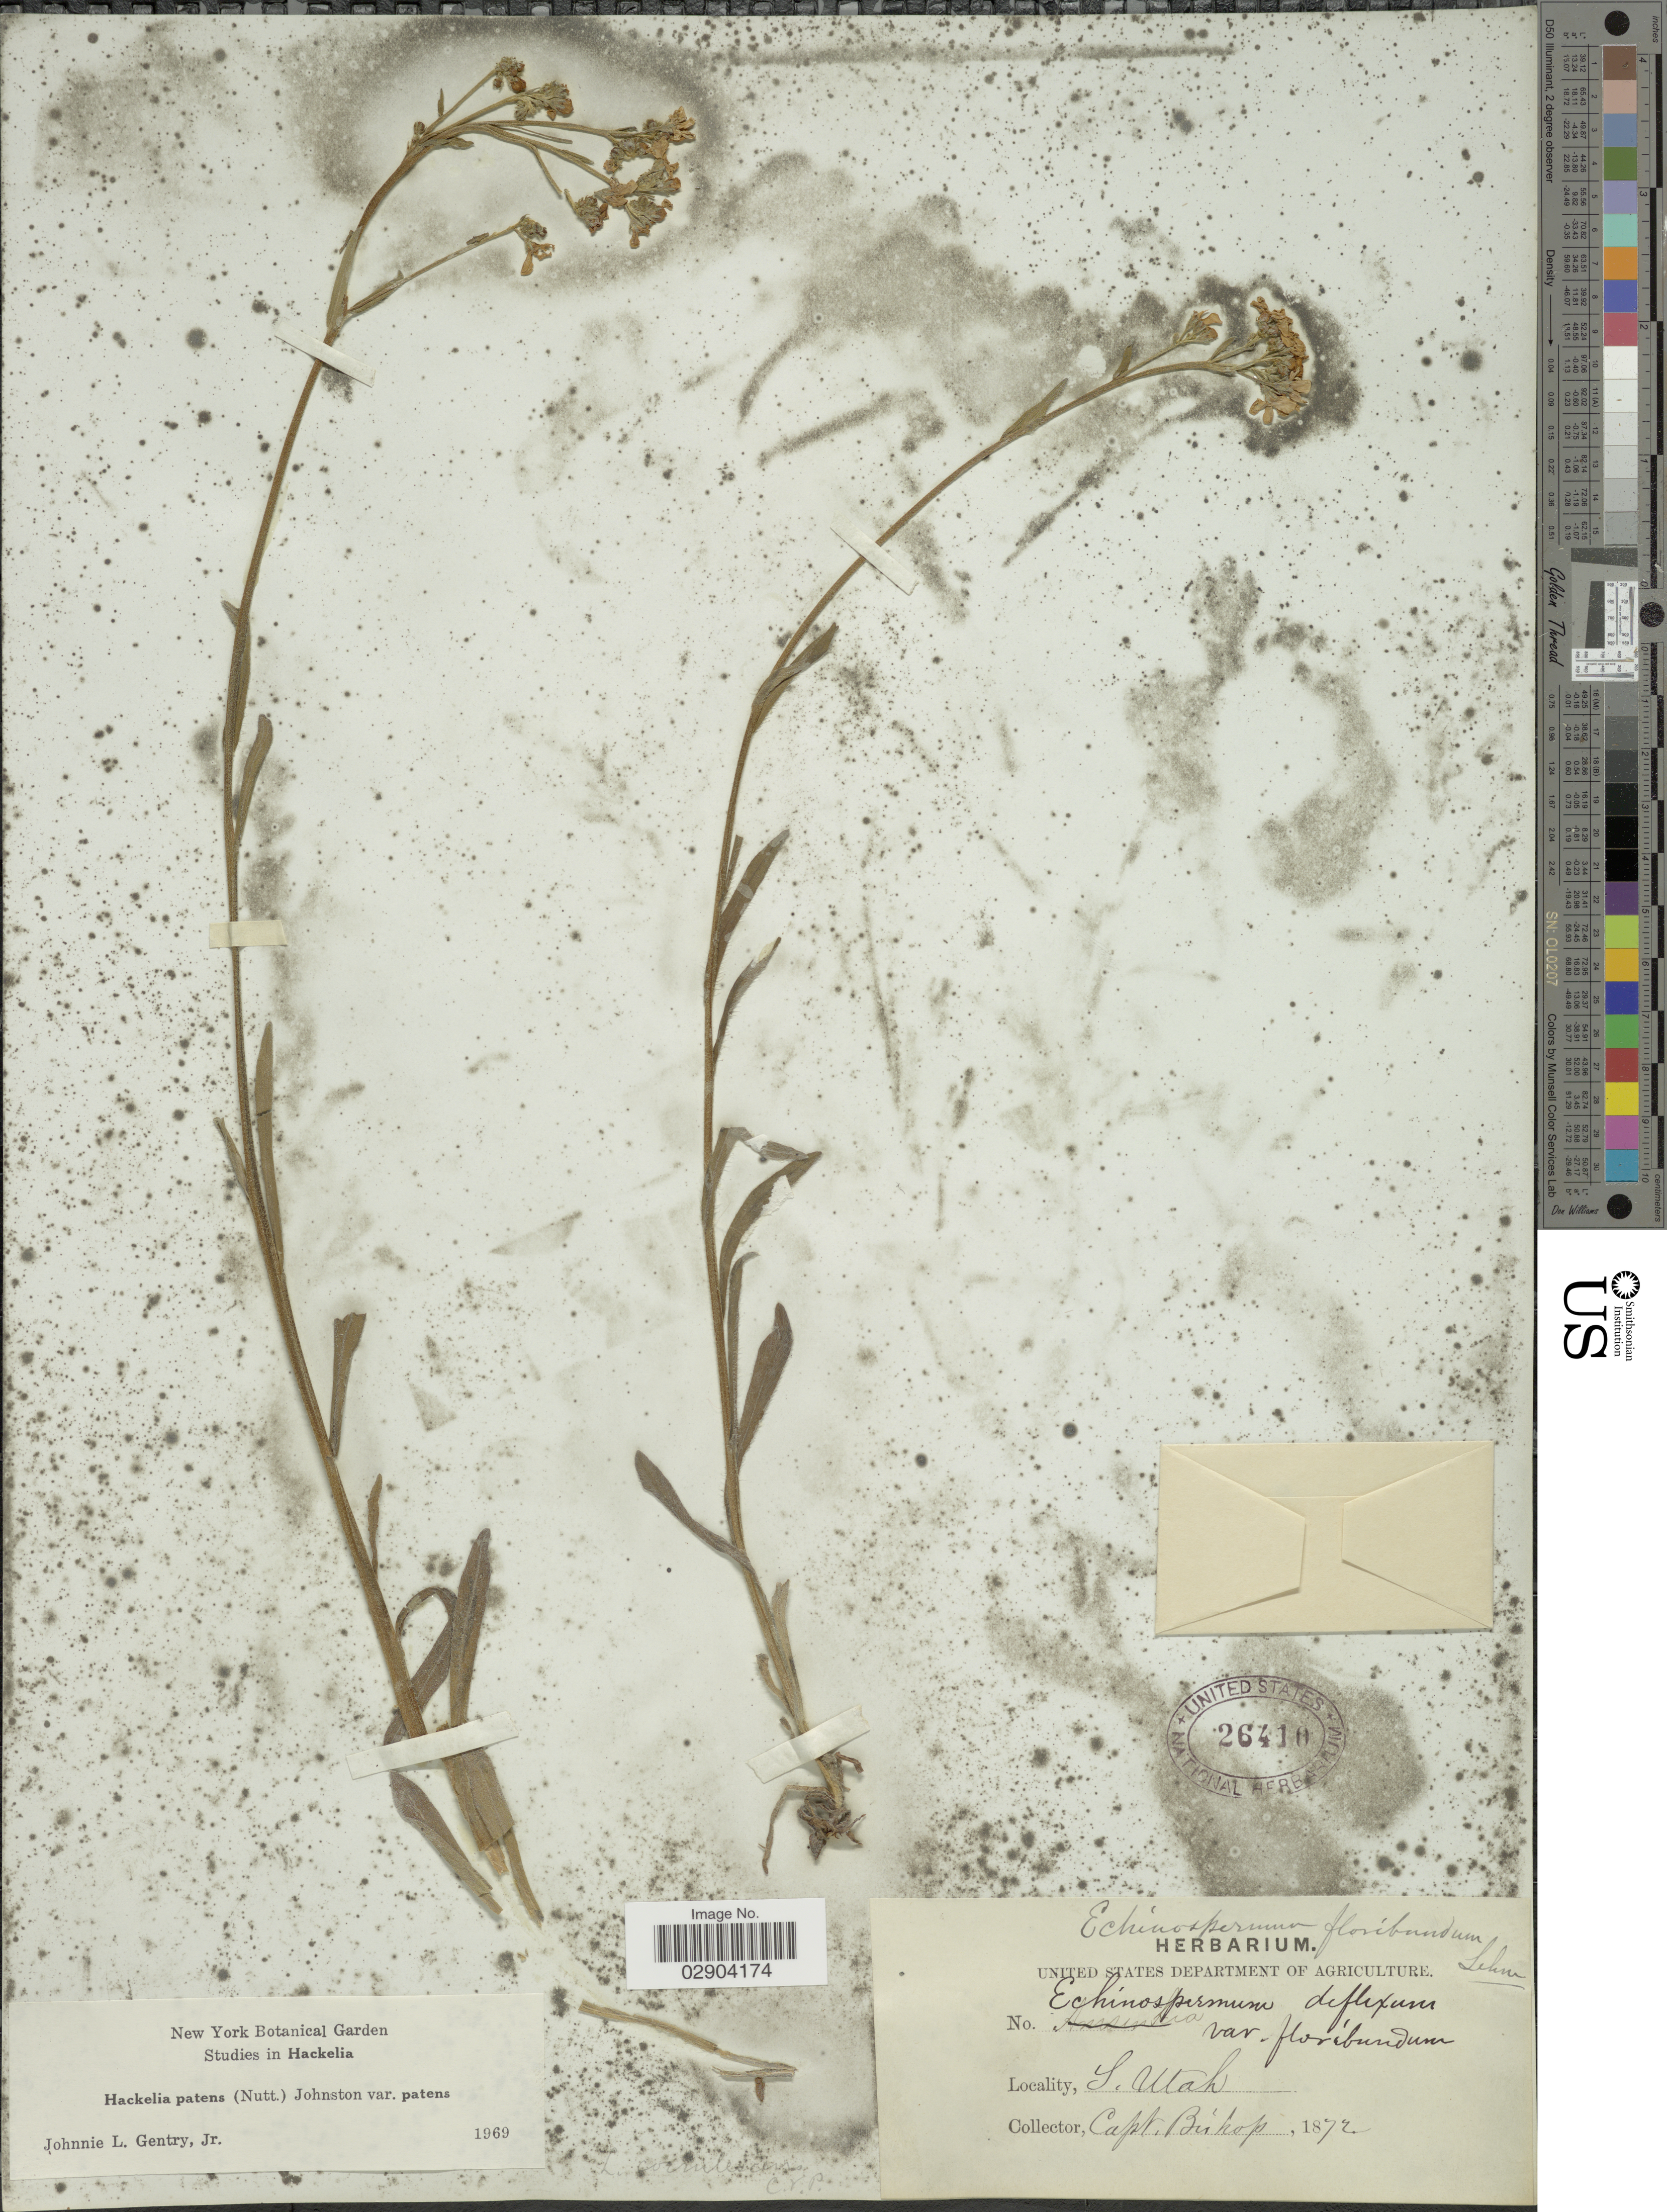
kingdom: Plantae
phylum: Tracheophyta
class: Magnoliopsida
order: Boraginales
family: Boraginaceae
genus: Hackelia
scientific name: Hackelia patens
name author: I.M. Johnst.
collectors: F. M. Bishop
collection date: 1872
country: United States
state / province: Utah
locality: S. Utah.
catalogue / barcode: US 26410